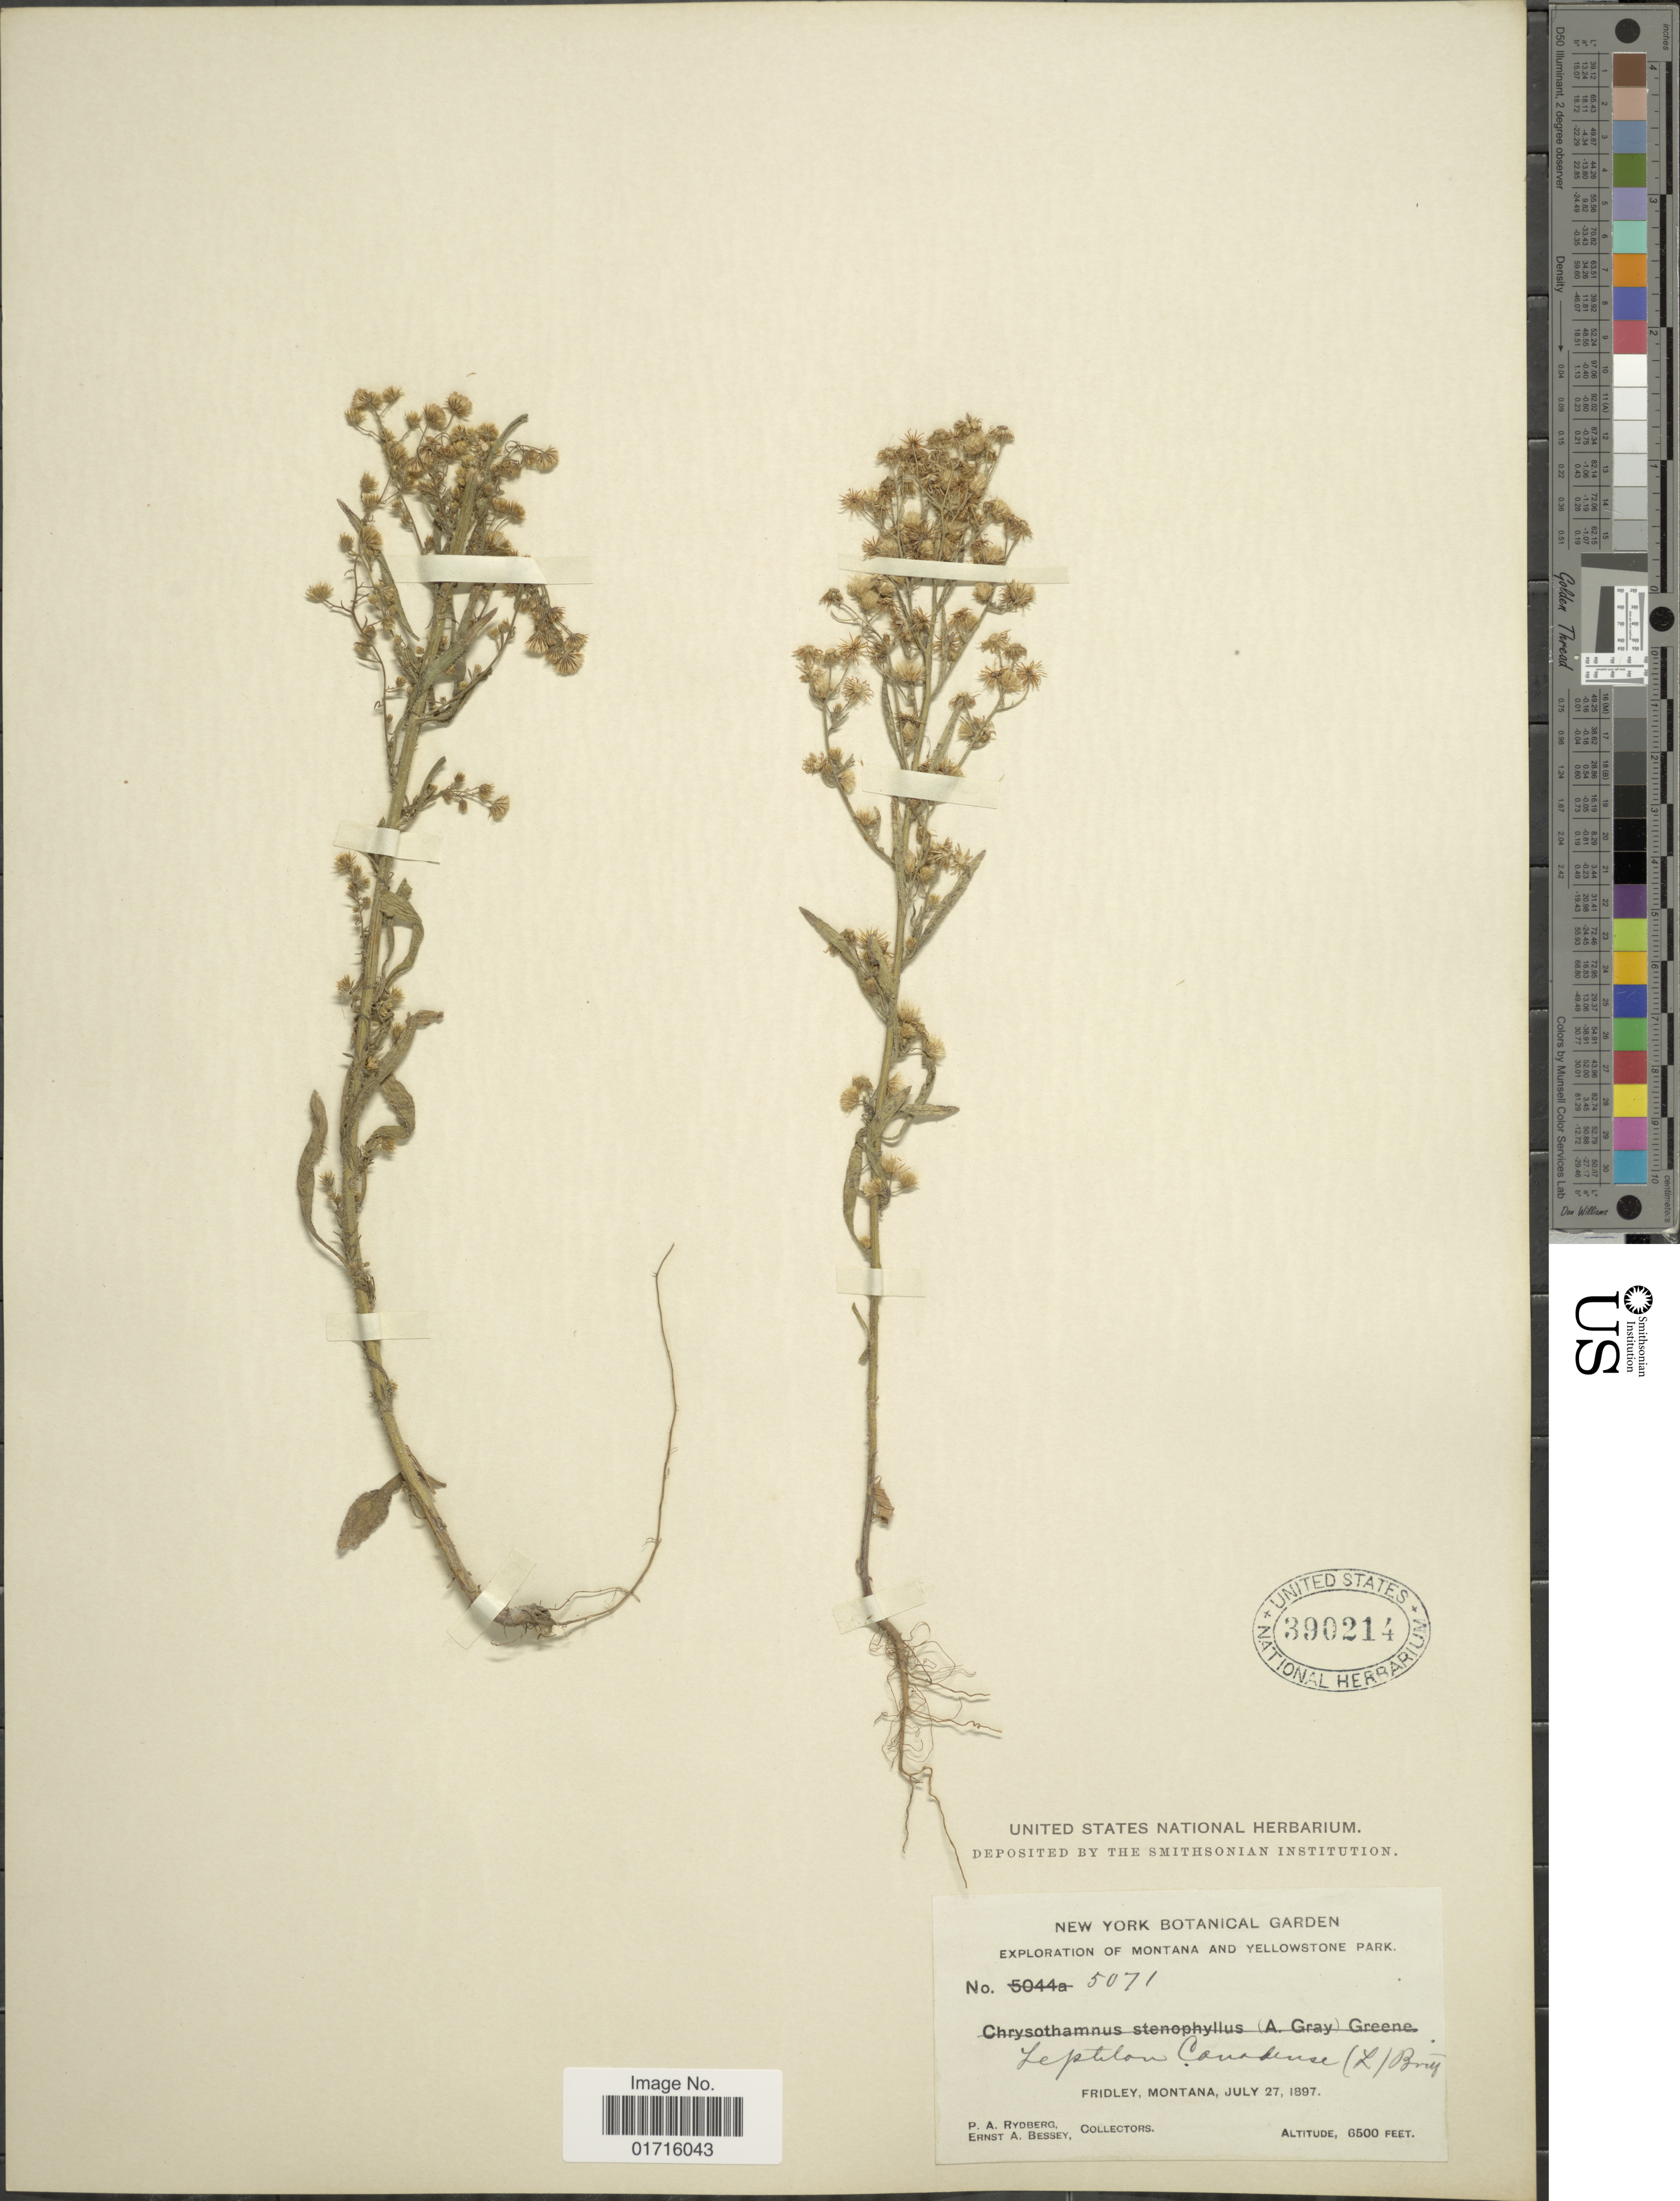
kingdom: Plantae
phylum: Tracheophyta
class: Magnoliopsida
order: Asterales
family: Asteraceae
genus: Conyza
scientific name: Conyza canadensis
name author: (L.) Cronq.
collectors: P. A. Rydberg & E. A. Bessey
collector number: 5071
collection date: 1897-07-27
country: United States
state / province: Montana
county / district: Park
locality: Emigrant [Fridley]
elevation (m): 1981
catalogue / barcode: US 390214